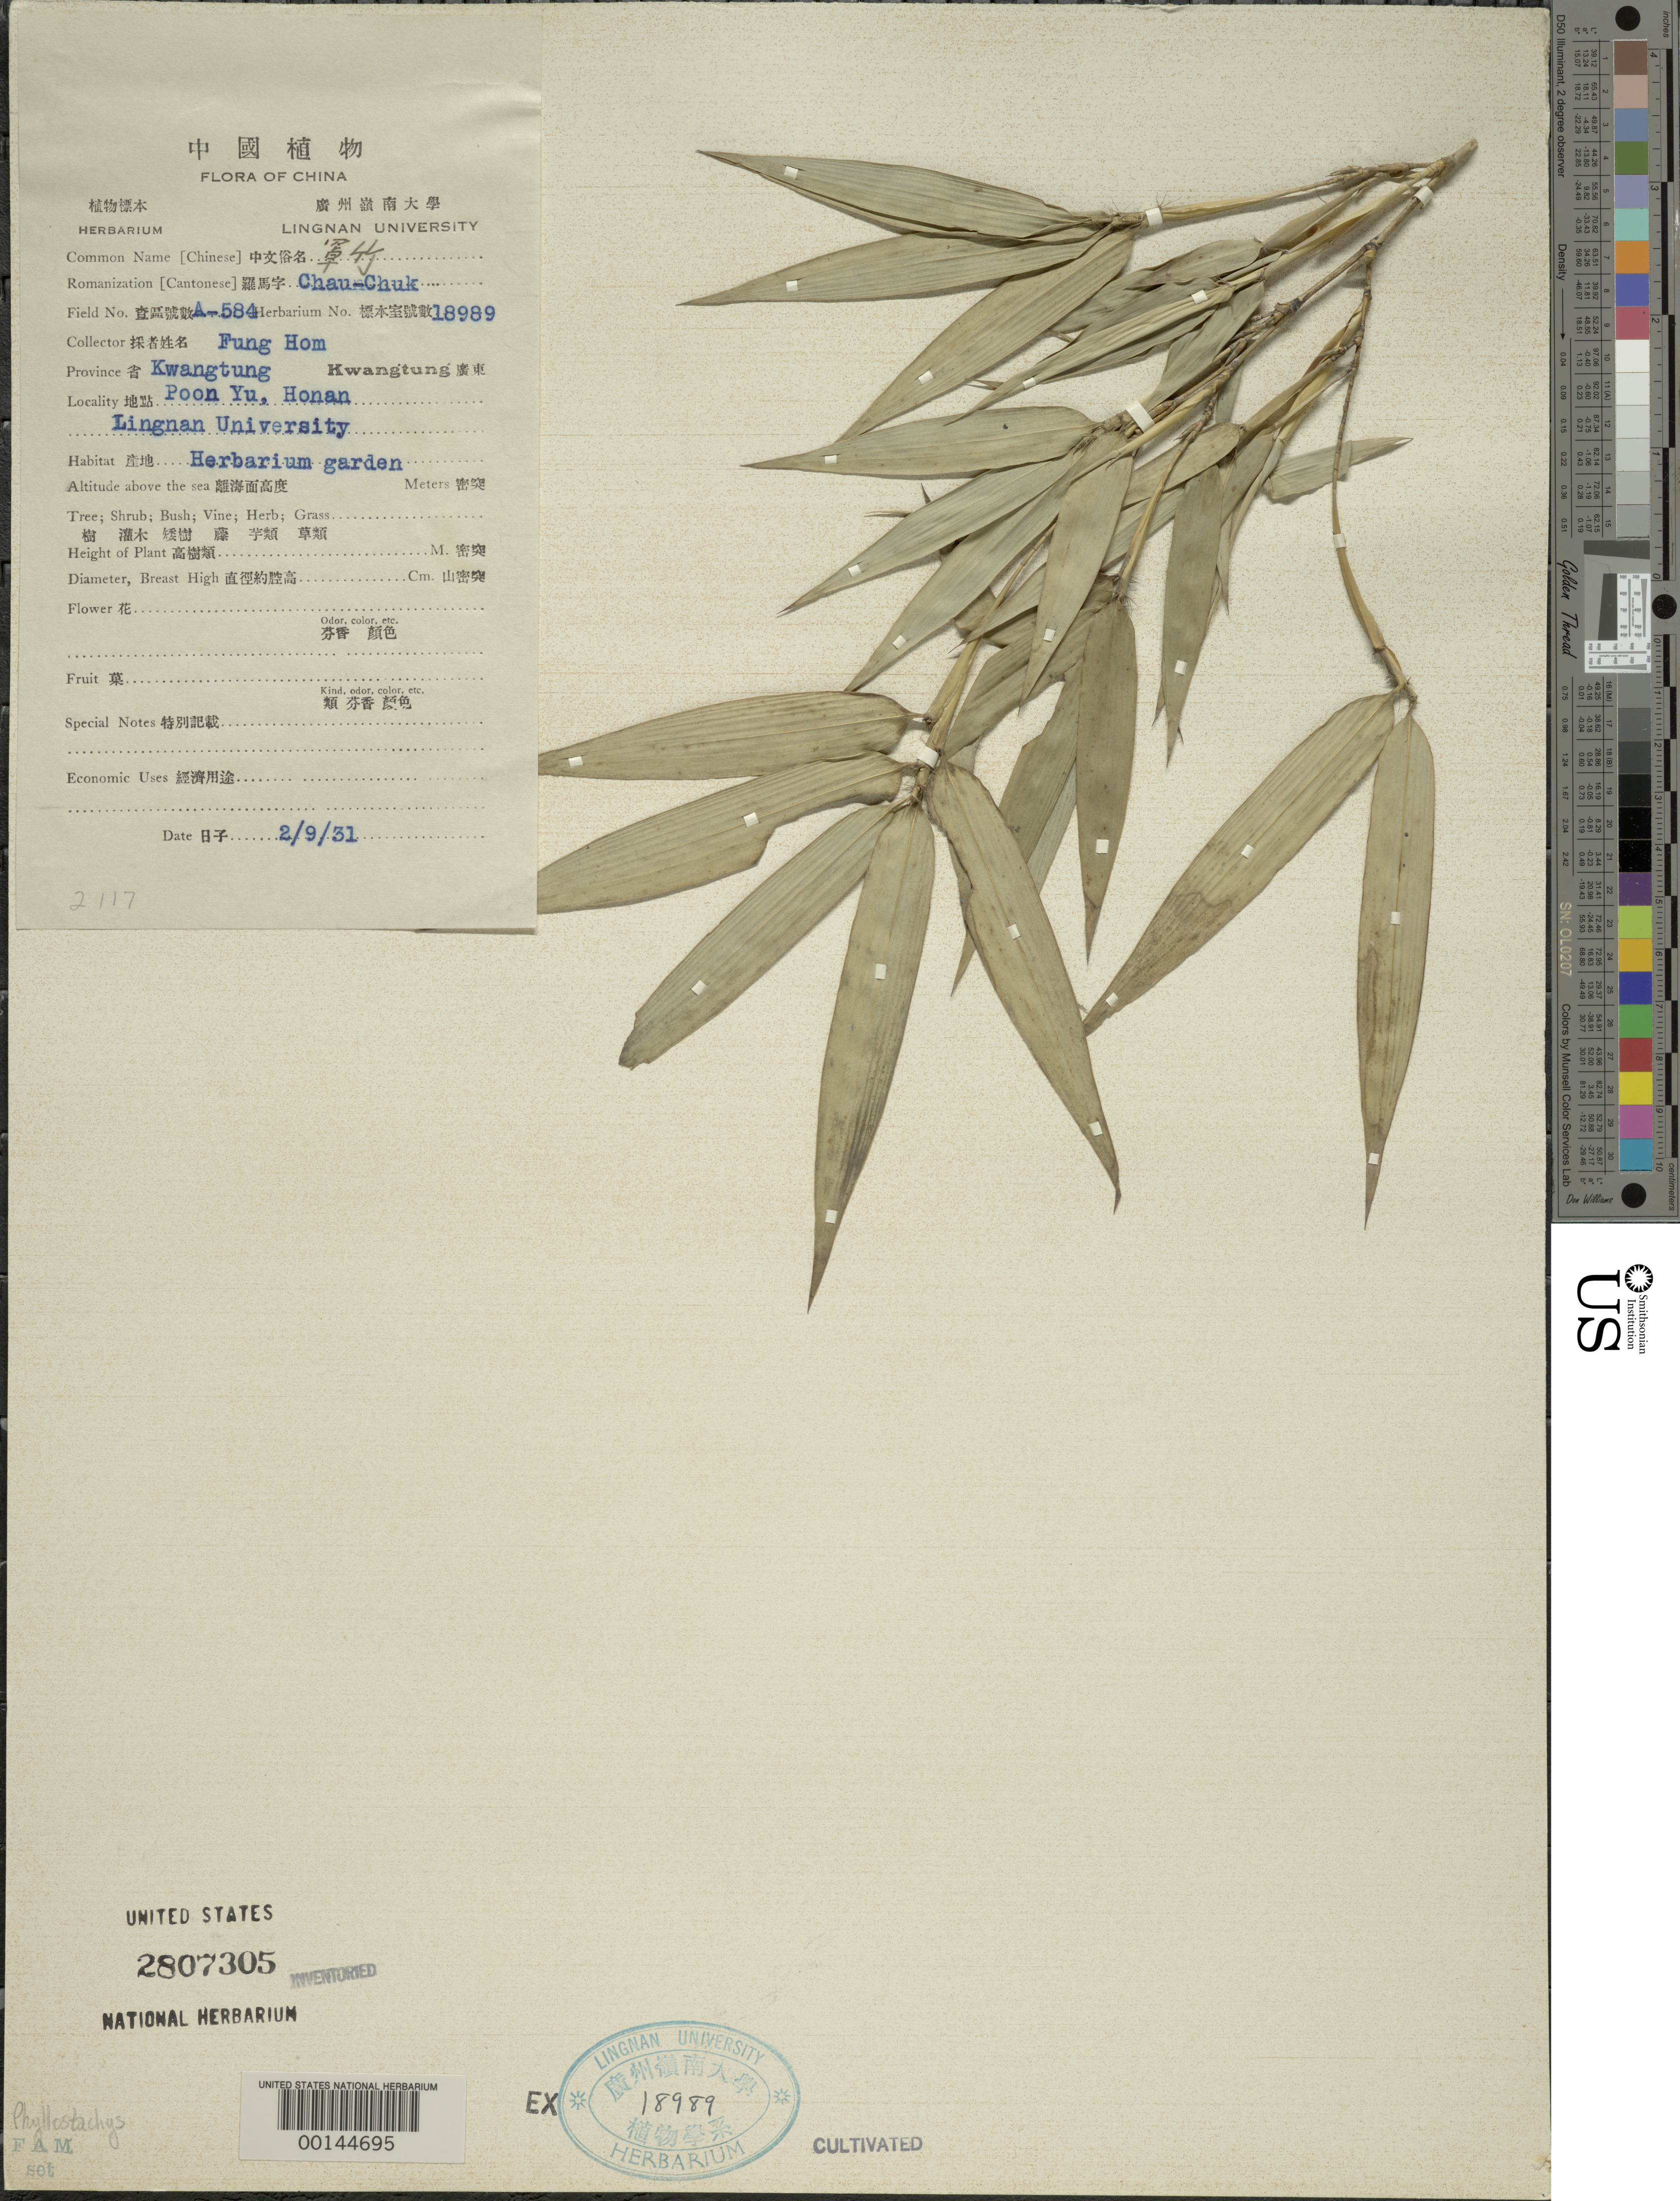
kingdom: Plantae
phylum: Tracheophyta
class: Liliopsida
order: Poales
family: Poaceae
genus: Phyllostachys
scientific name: Phyllostachys sp.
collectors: H. L. Fung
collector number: A-584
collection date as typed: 09 Feb 1931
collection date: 1931-02-09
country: China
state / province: Guangdong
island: Honam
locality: Honan, p'an-yu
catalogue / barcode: US 2807305